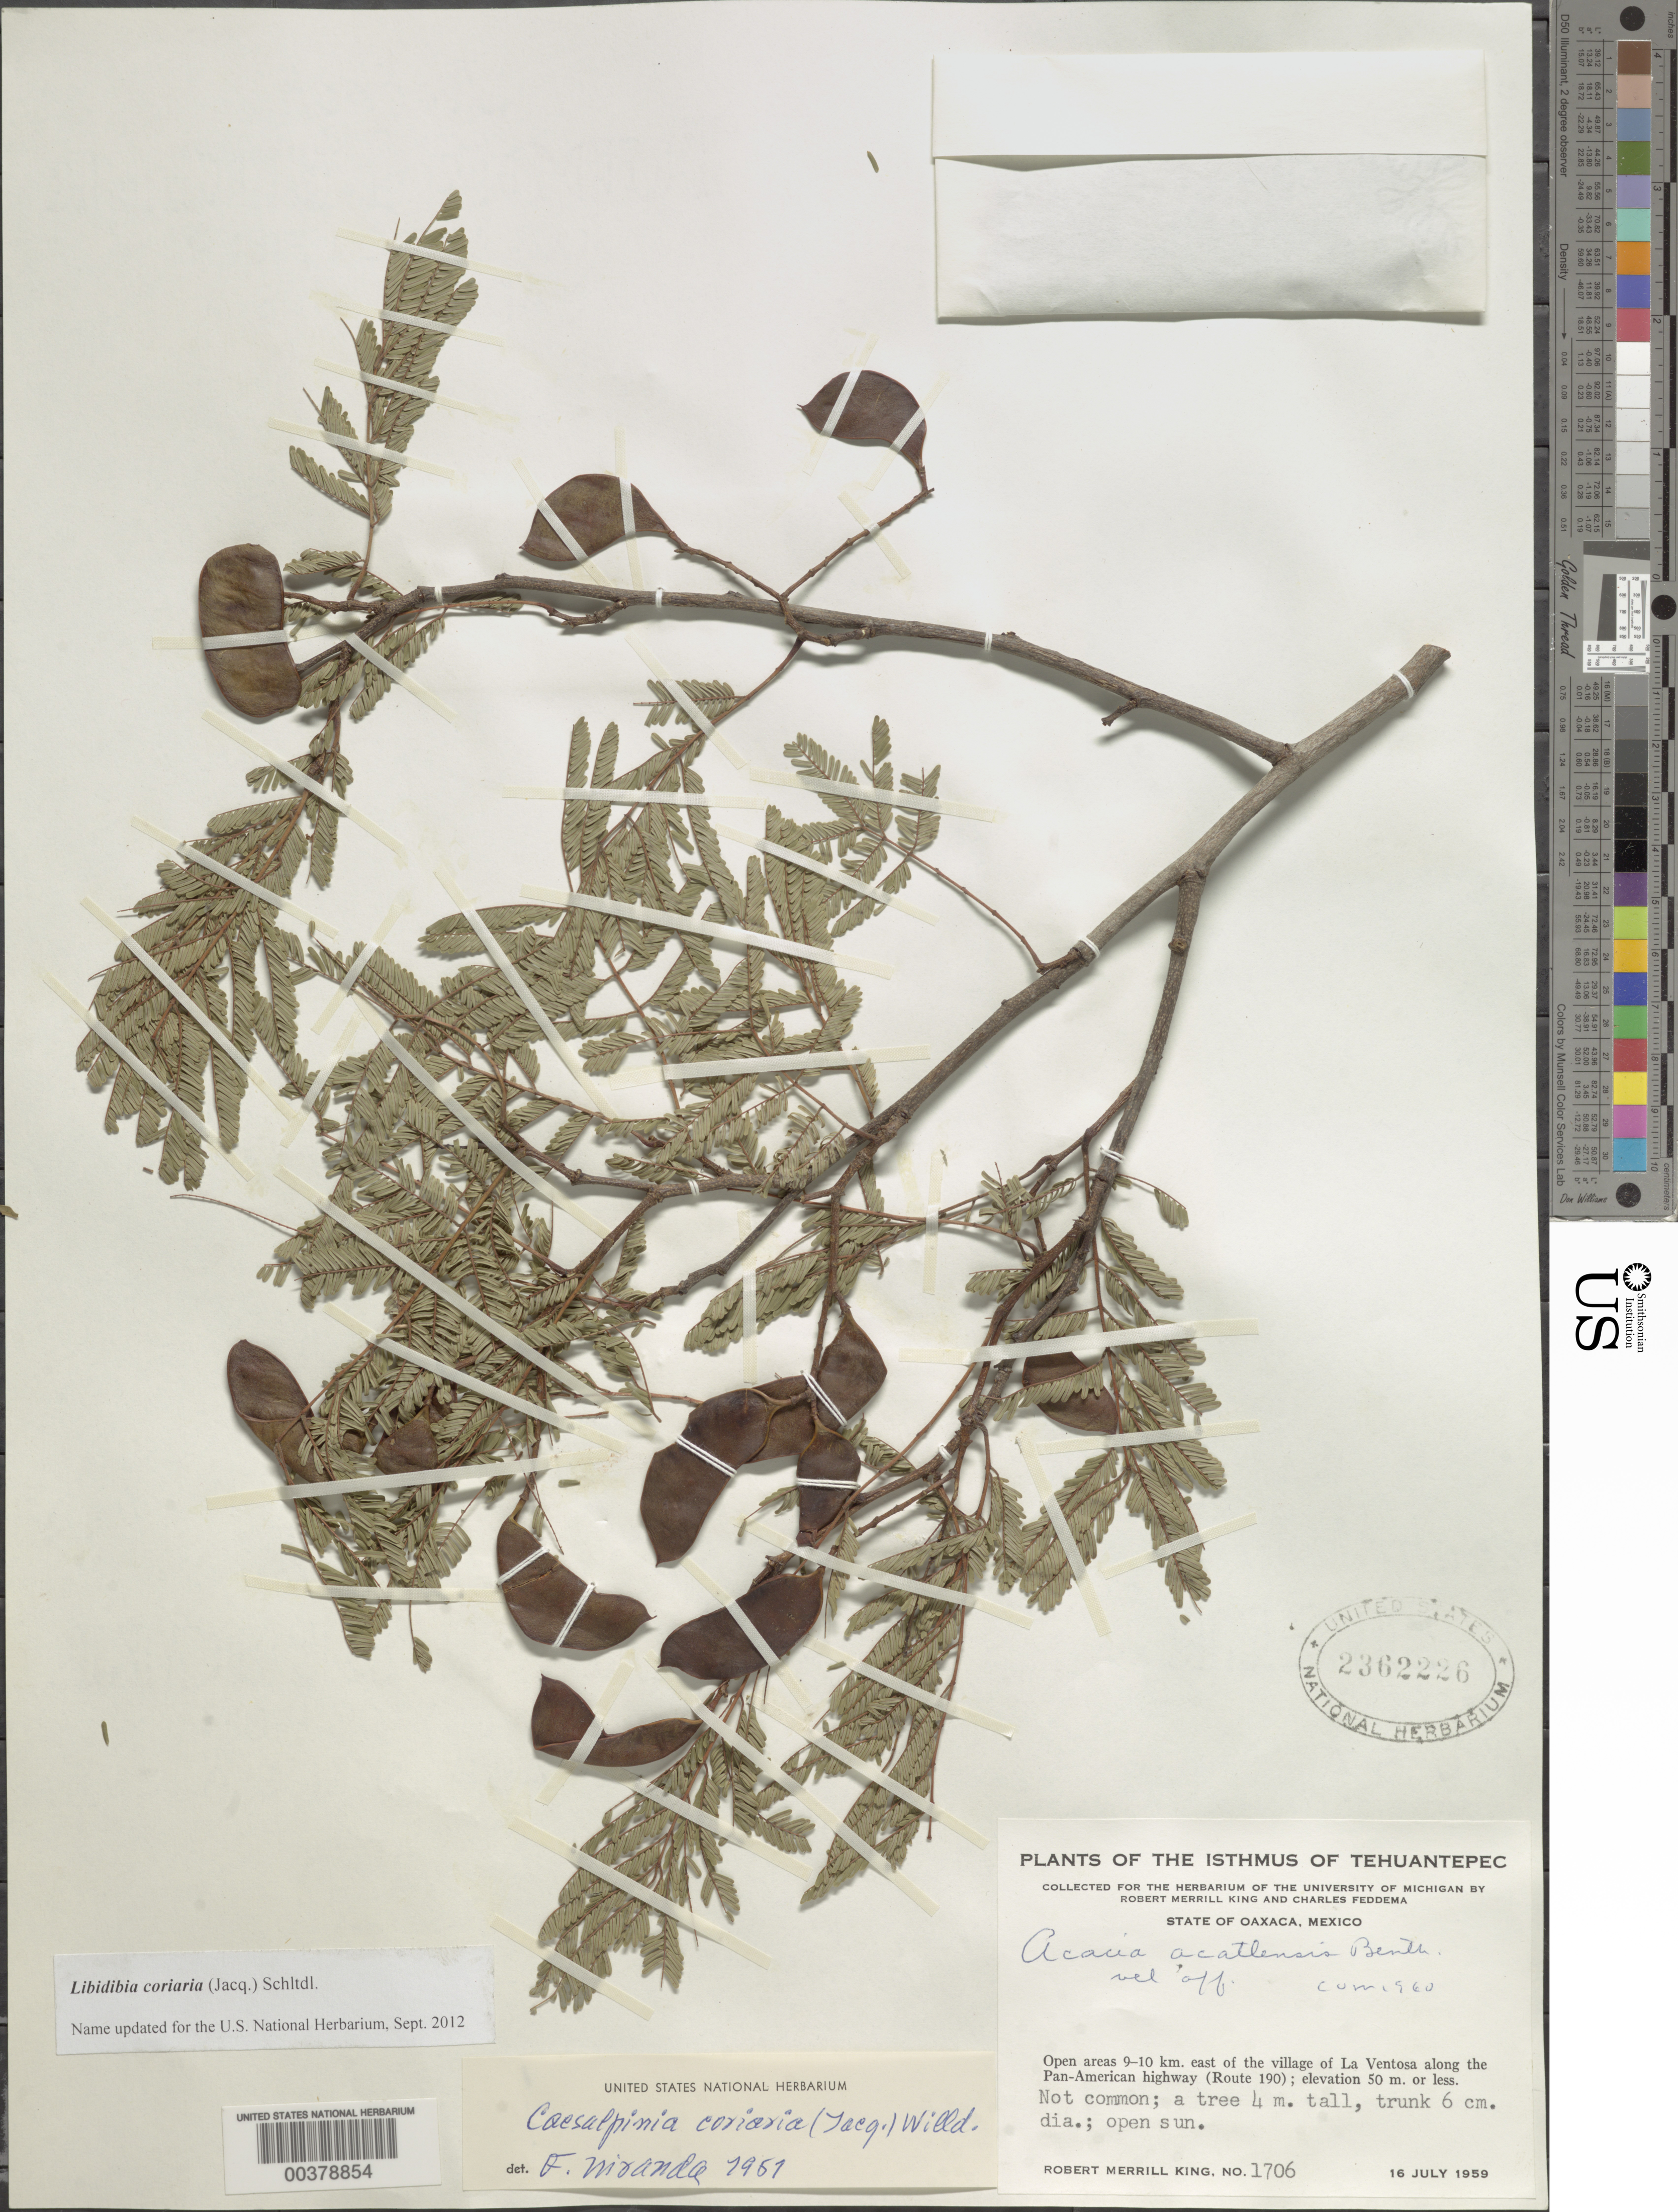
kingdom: Plantae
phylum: Tracheophyta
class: Magnoliopsida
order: Fabales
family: Fabaceae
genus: Libidibia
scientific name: Libidibia coriaria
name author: (Jacq.) Schltdl.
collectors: R. M. King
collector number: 1706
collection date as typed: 16 Jul 1959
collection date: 1959-07-16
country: Mexico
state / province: Oaxaca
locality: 9-10 km E of the village of La Ventosa along the Pan-American hwy, route 190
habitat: Open areas; open sun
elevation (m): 50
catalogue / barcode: US 2362226